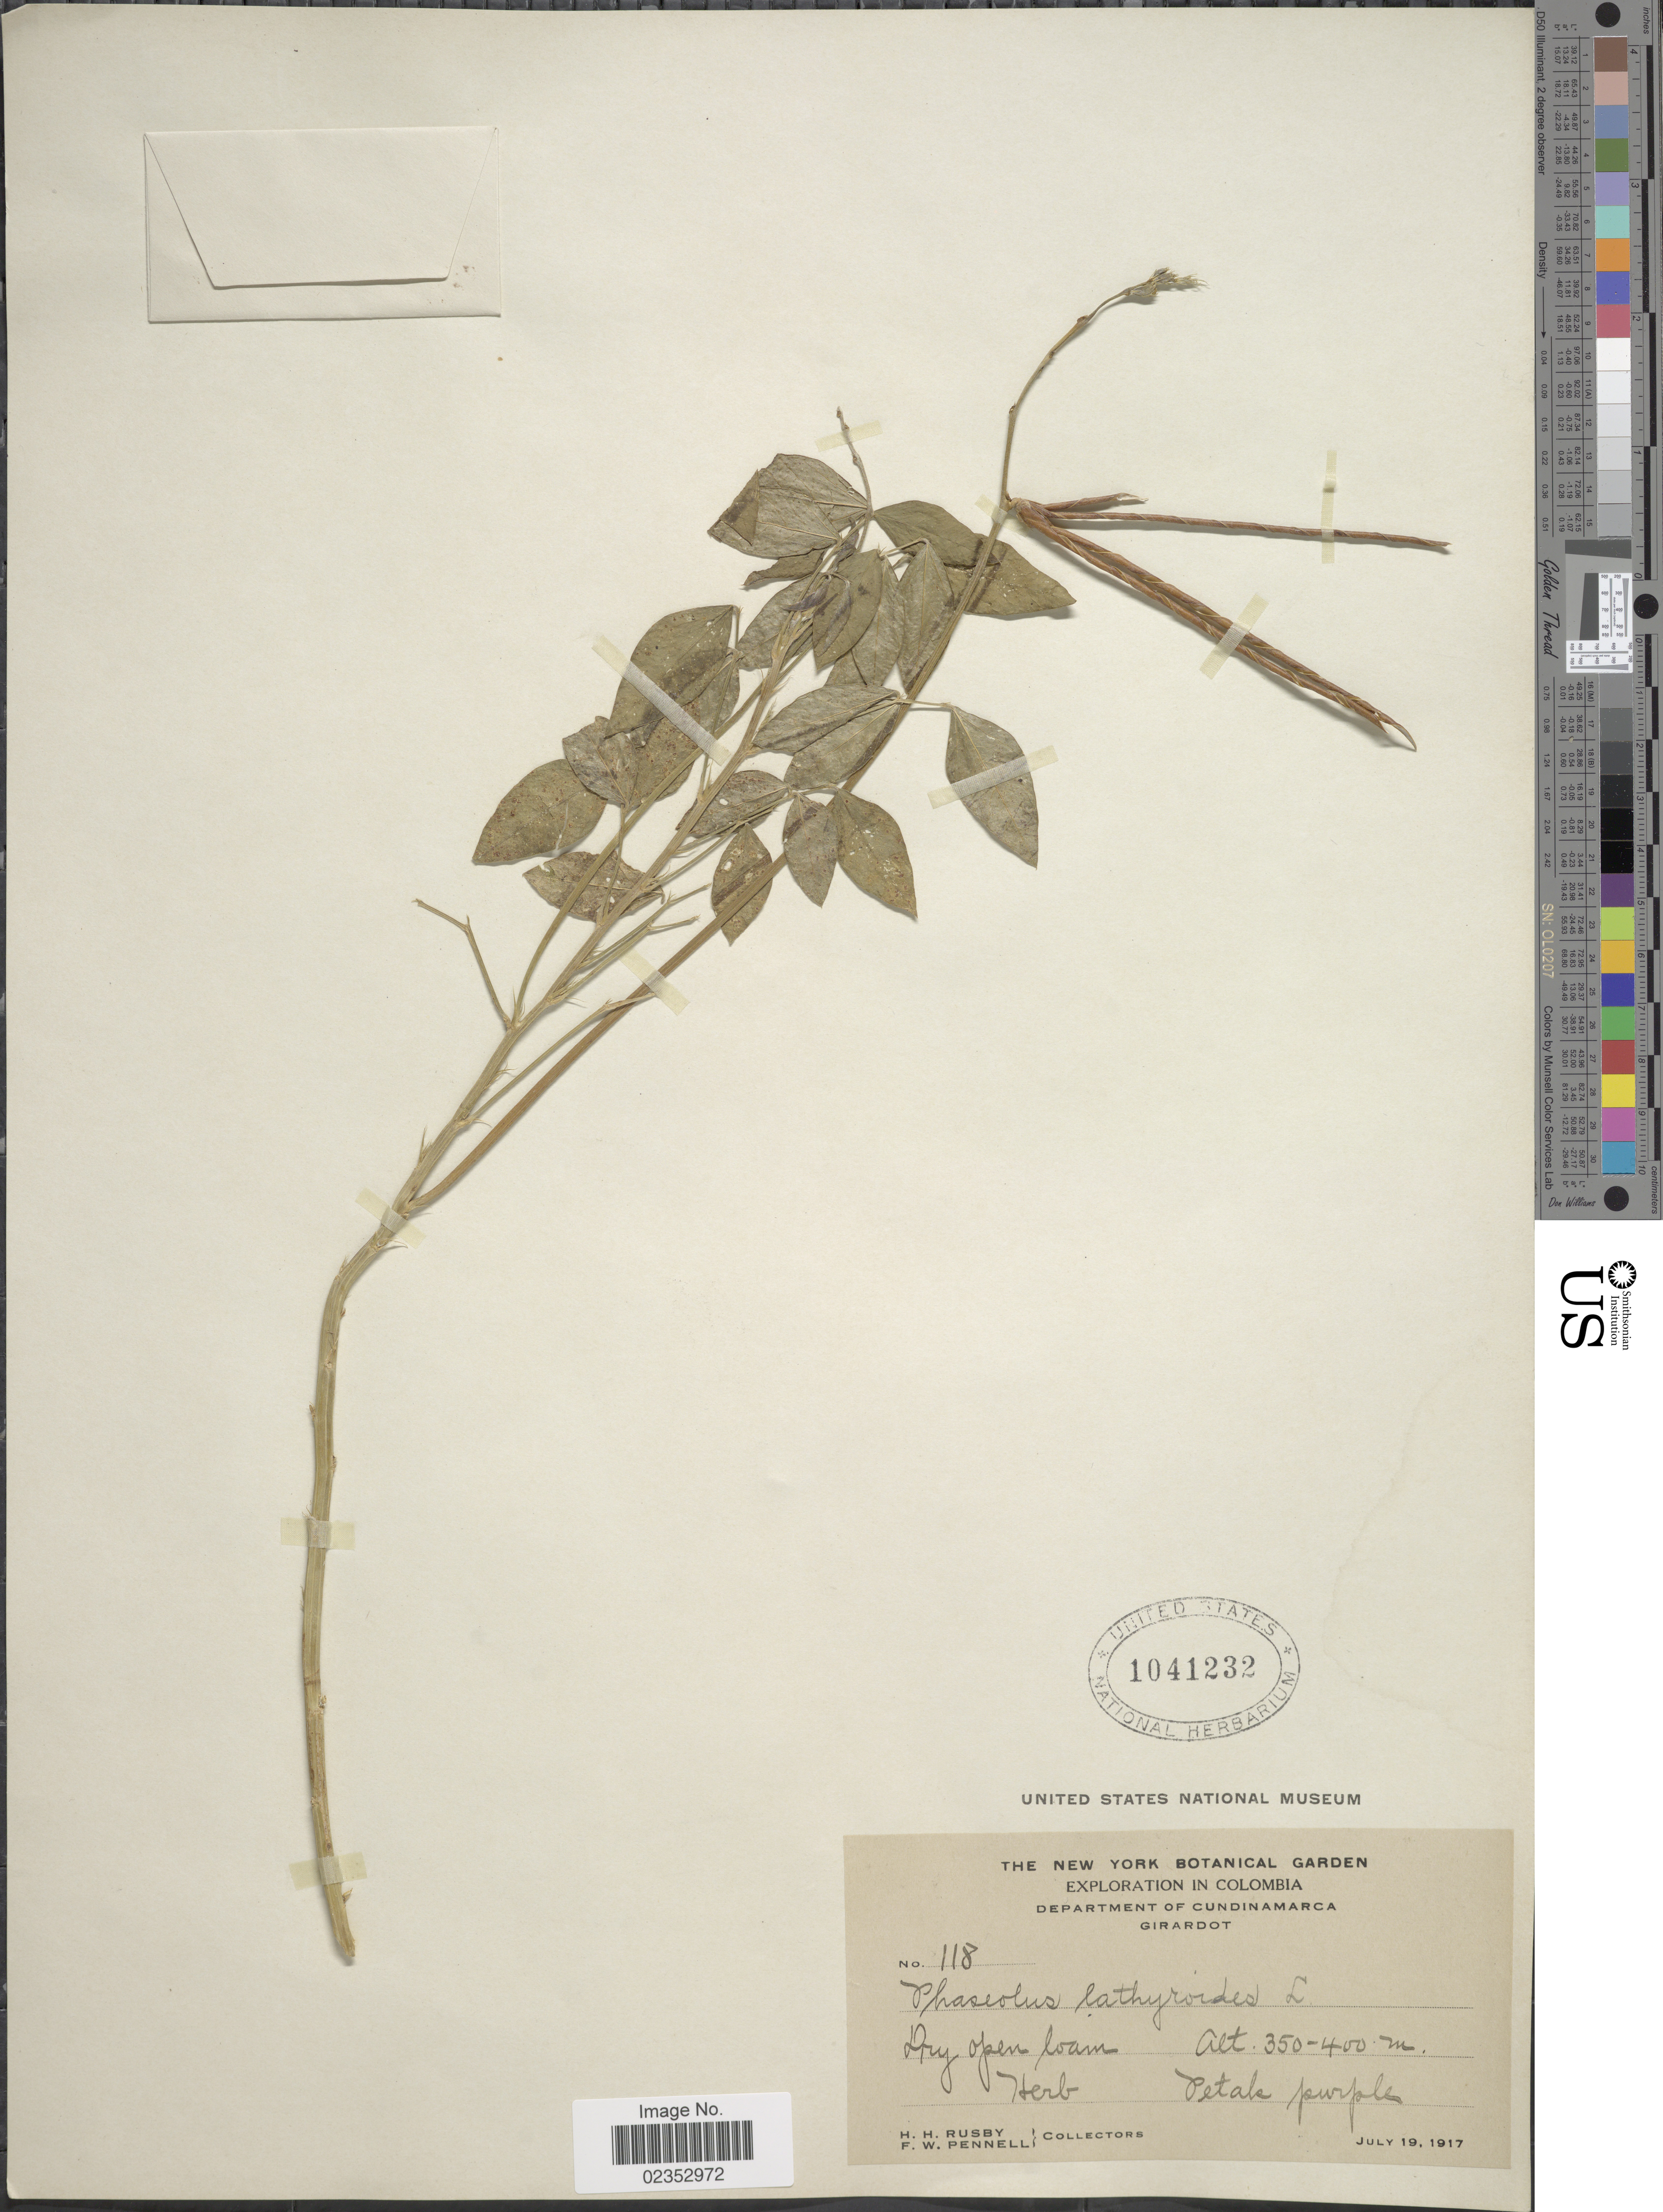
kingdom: Plantae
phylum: Tracheophyta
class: Magnoliopsida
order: Fabales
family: Fabaceae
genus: Phaseolus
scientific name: Phaseolus lathyroides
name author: L.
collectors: H. H. Rusby & F. W. Pennell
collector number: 118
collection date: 1917-07-19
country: Colombia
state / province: Cundinamarca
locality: Department of Cundinamarca, Girardot, Dry open loam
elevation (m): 350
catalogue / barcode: US 1041232